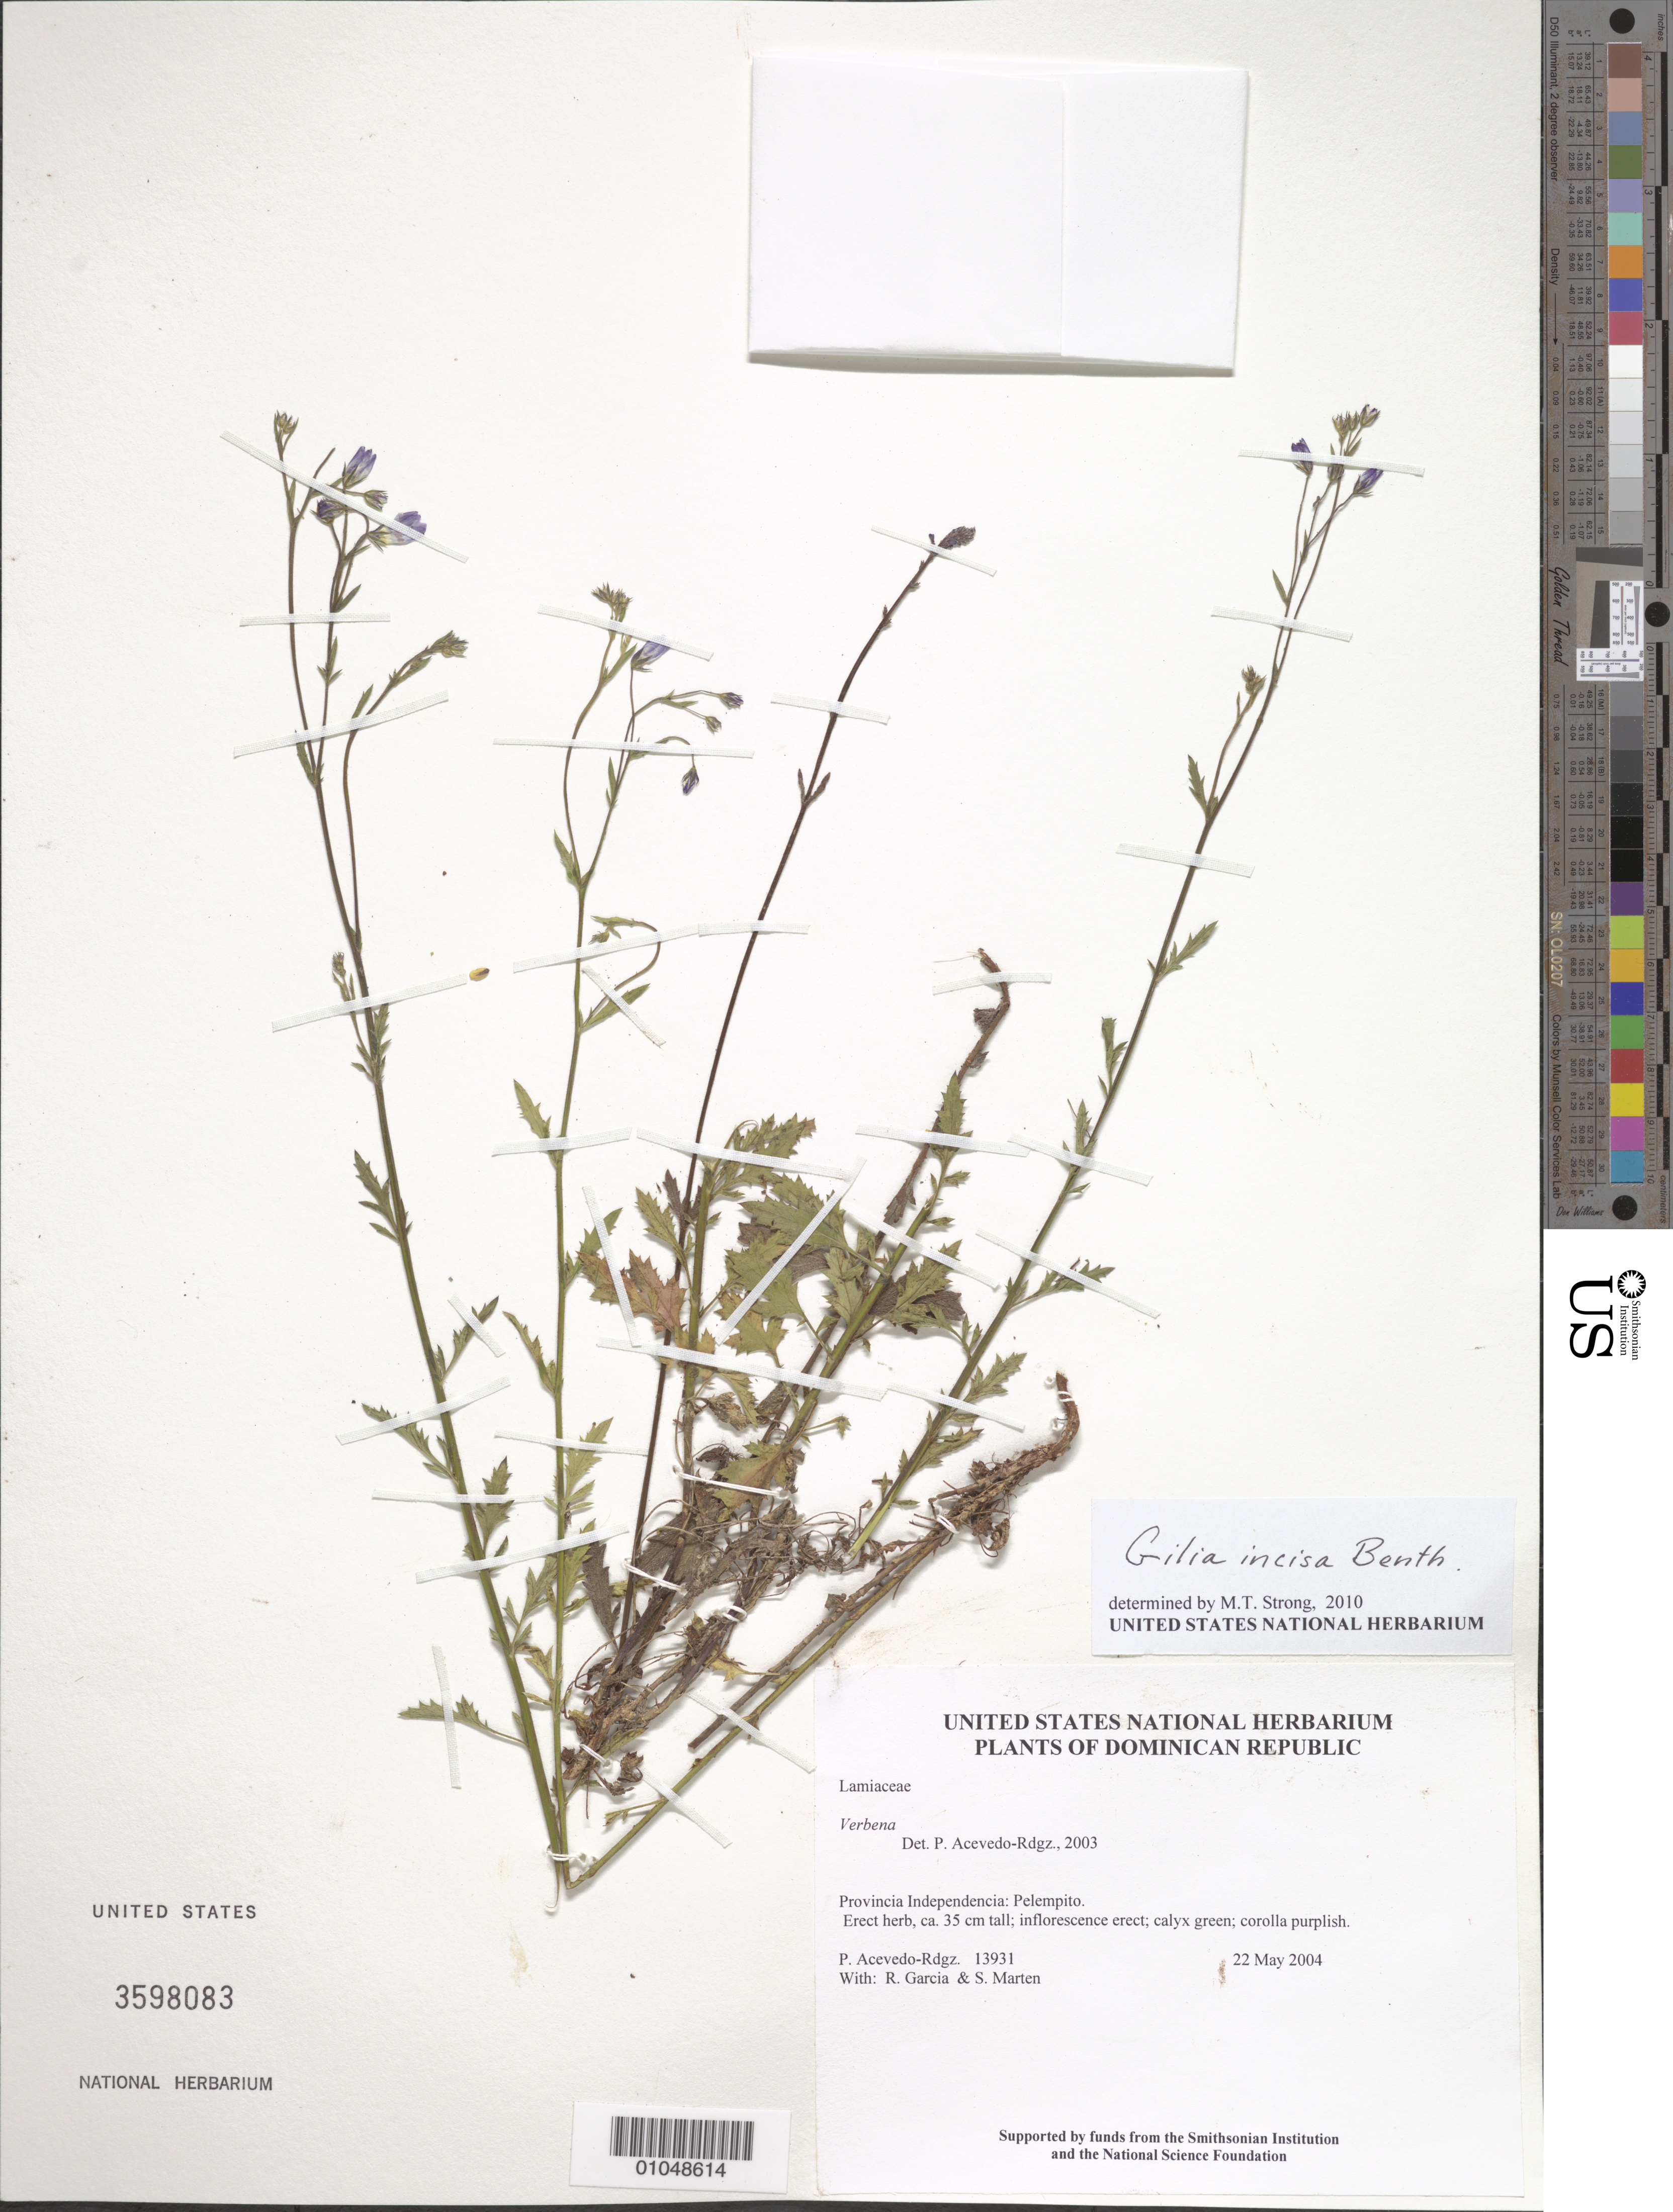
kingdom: Plantae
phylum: Tracheophyta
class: Magnoliopsida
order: Ericales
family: Polemoniaceae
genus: Giliastrum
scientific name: Giliastrum incisum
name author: (Benth.) J.M. Porter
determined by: Strong, Mark T., (BOT), Smithsonian Institution - National Museum of Natural History (UNITED STATES)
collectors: P. Acevedo-Rodr., R. G. García & S. Marten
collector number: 13931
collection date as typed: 22 May 2004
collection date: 2004-05-22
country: Dominican Republic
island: Hispaniola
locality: Provincia Independencia: Pelempito.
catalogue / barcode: US 3598083